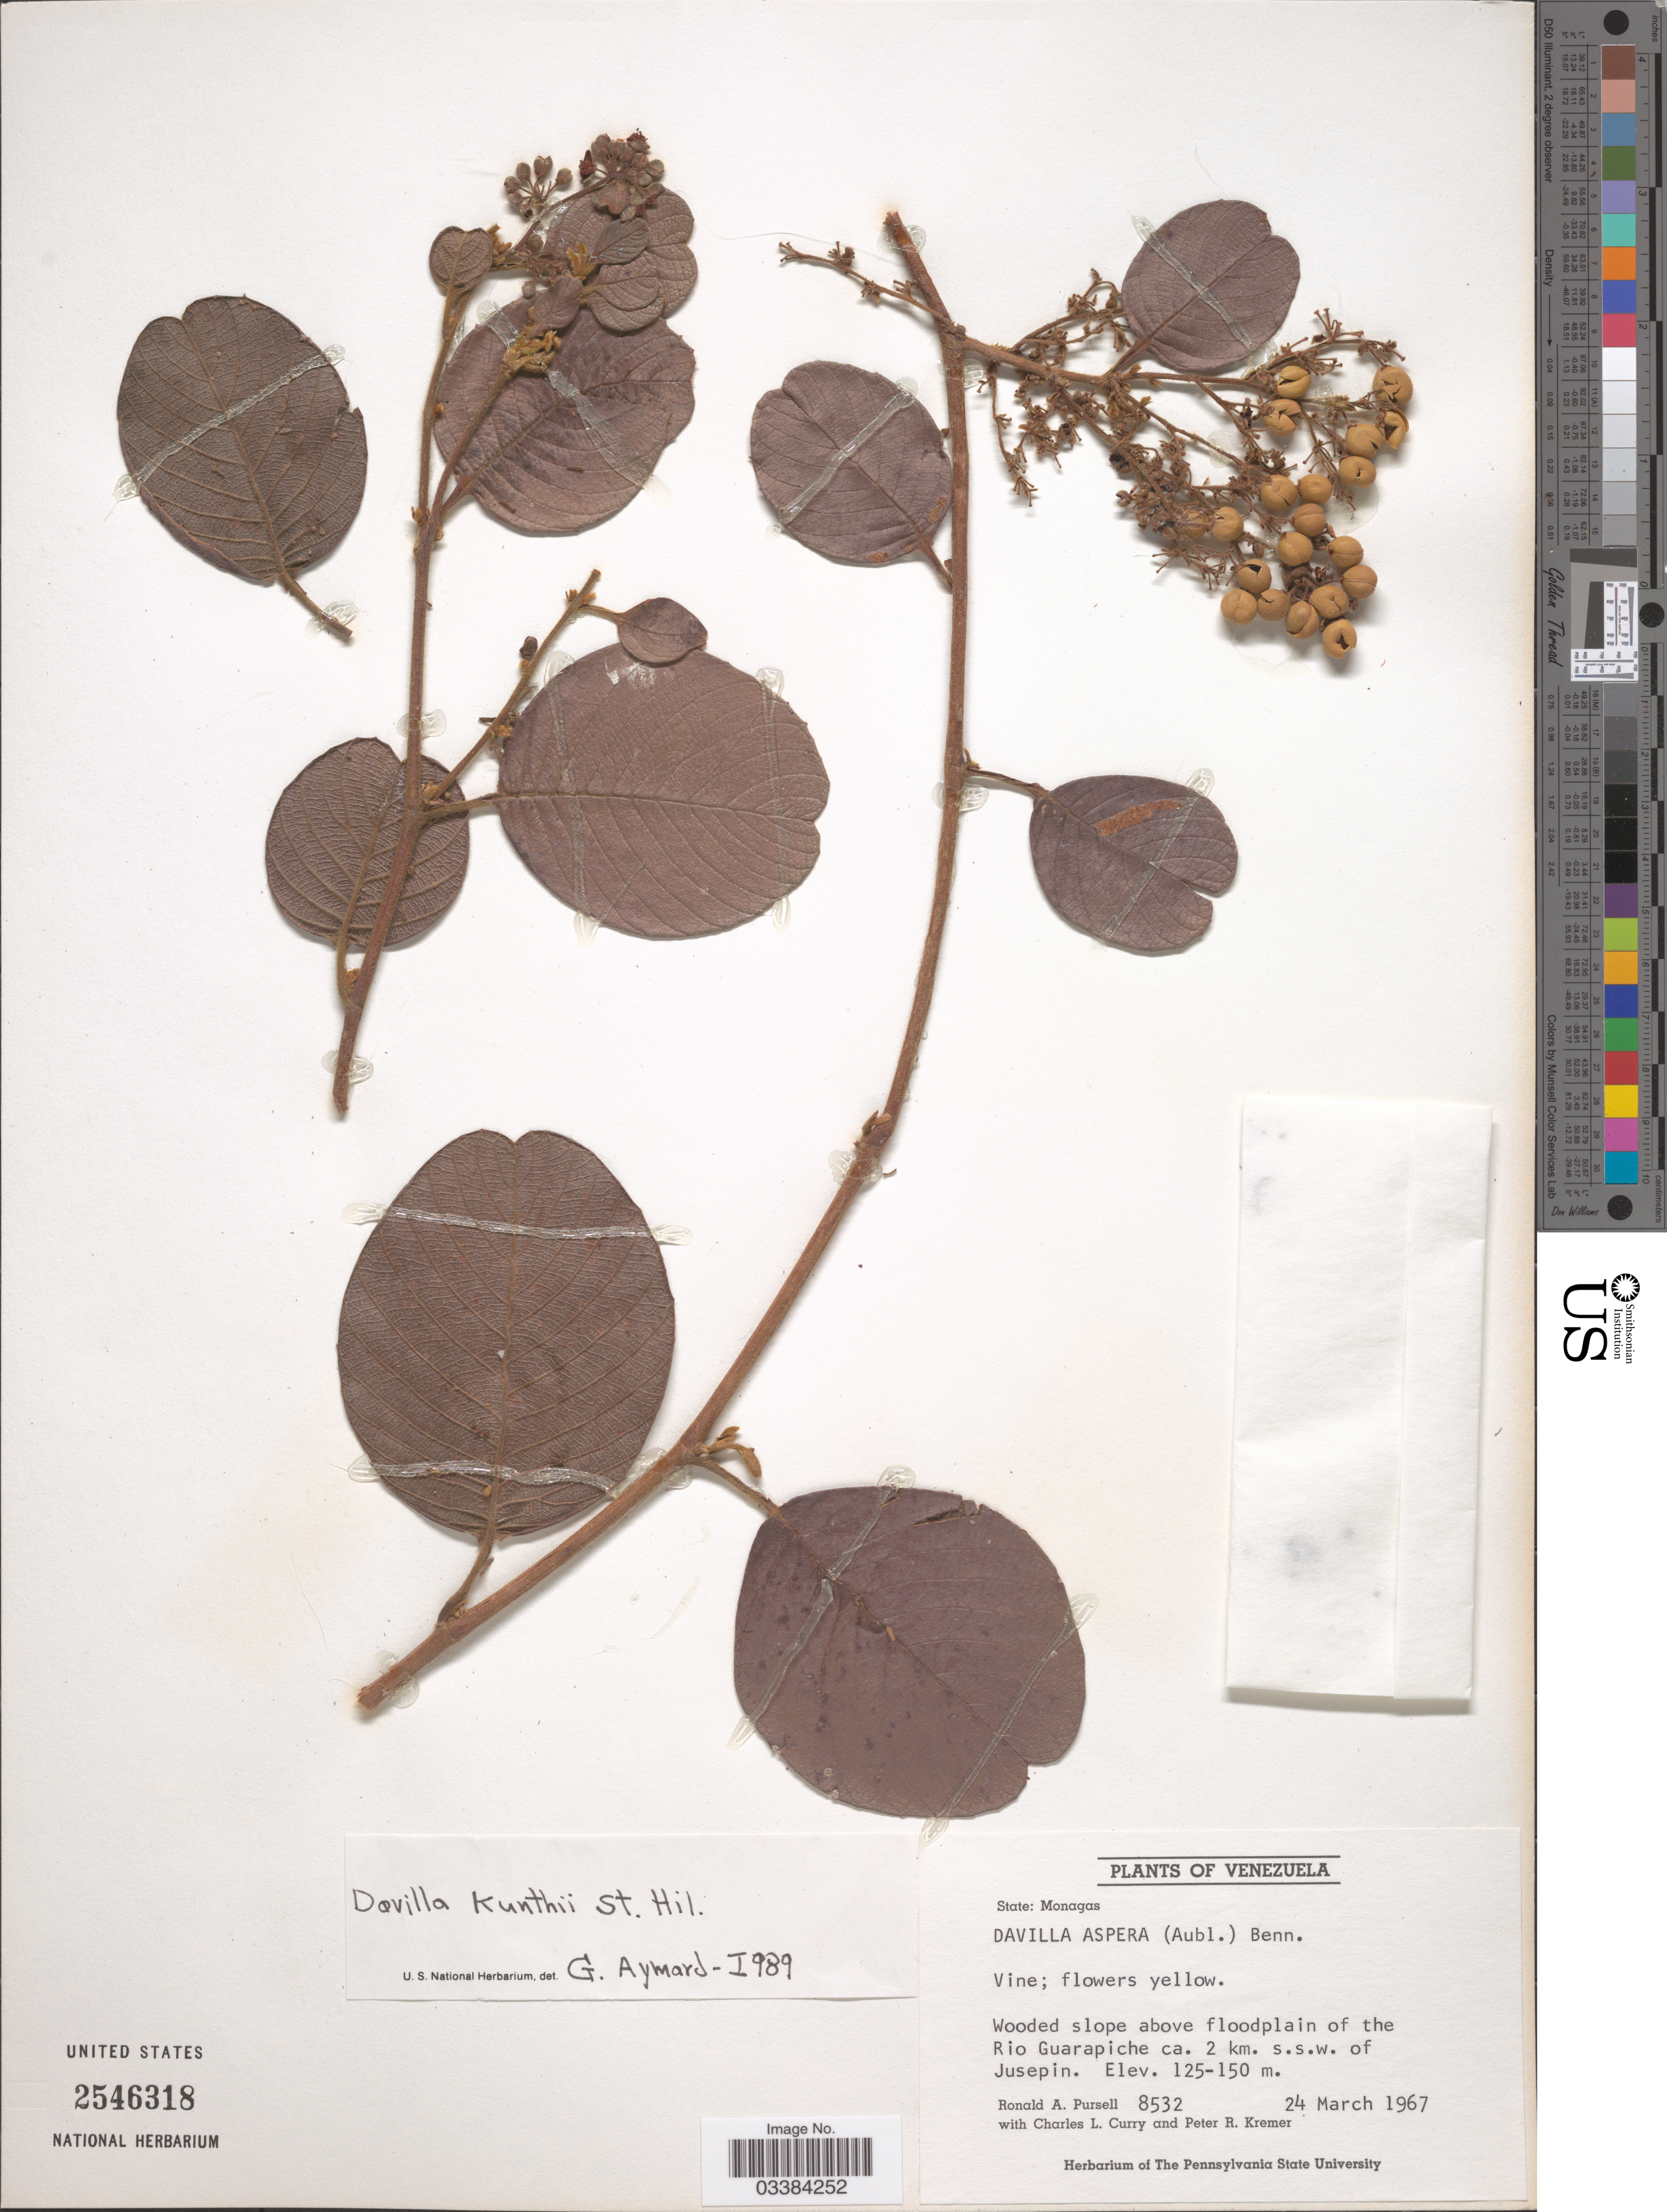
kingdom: Plantae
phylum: Tracheophyta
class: Magnoliopsida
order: Dilleniales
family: Dilleniaceae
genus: Davilla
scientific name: Davilla kunthii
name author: A. St.-Hil.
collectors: R. A. Pursell, C. L. Curry & P. Kremer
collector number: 8532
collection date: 1967-03-24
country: Venezuela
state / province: Monagas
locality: Wooded slope above floodplain of the Rio Guarapiche ca. 2 km. s.s.w. of Jusepin.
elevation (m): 125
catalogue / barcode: US 2546318